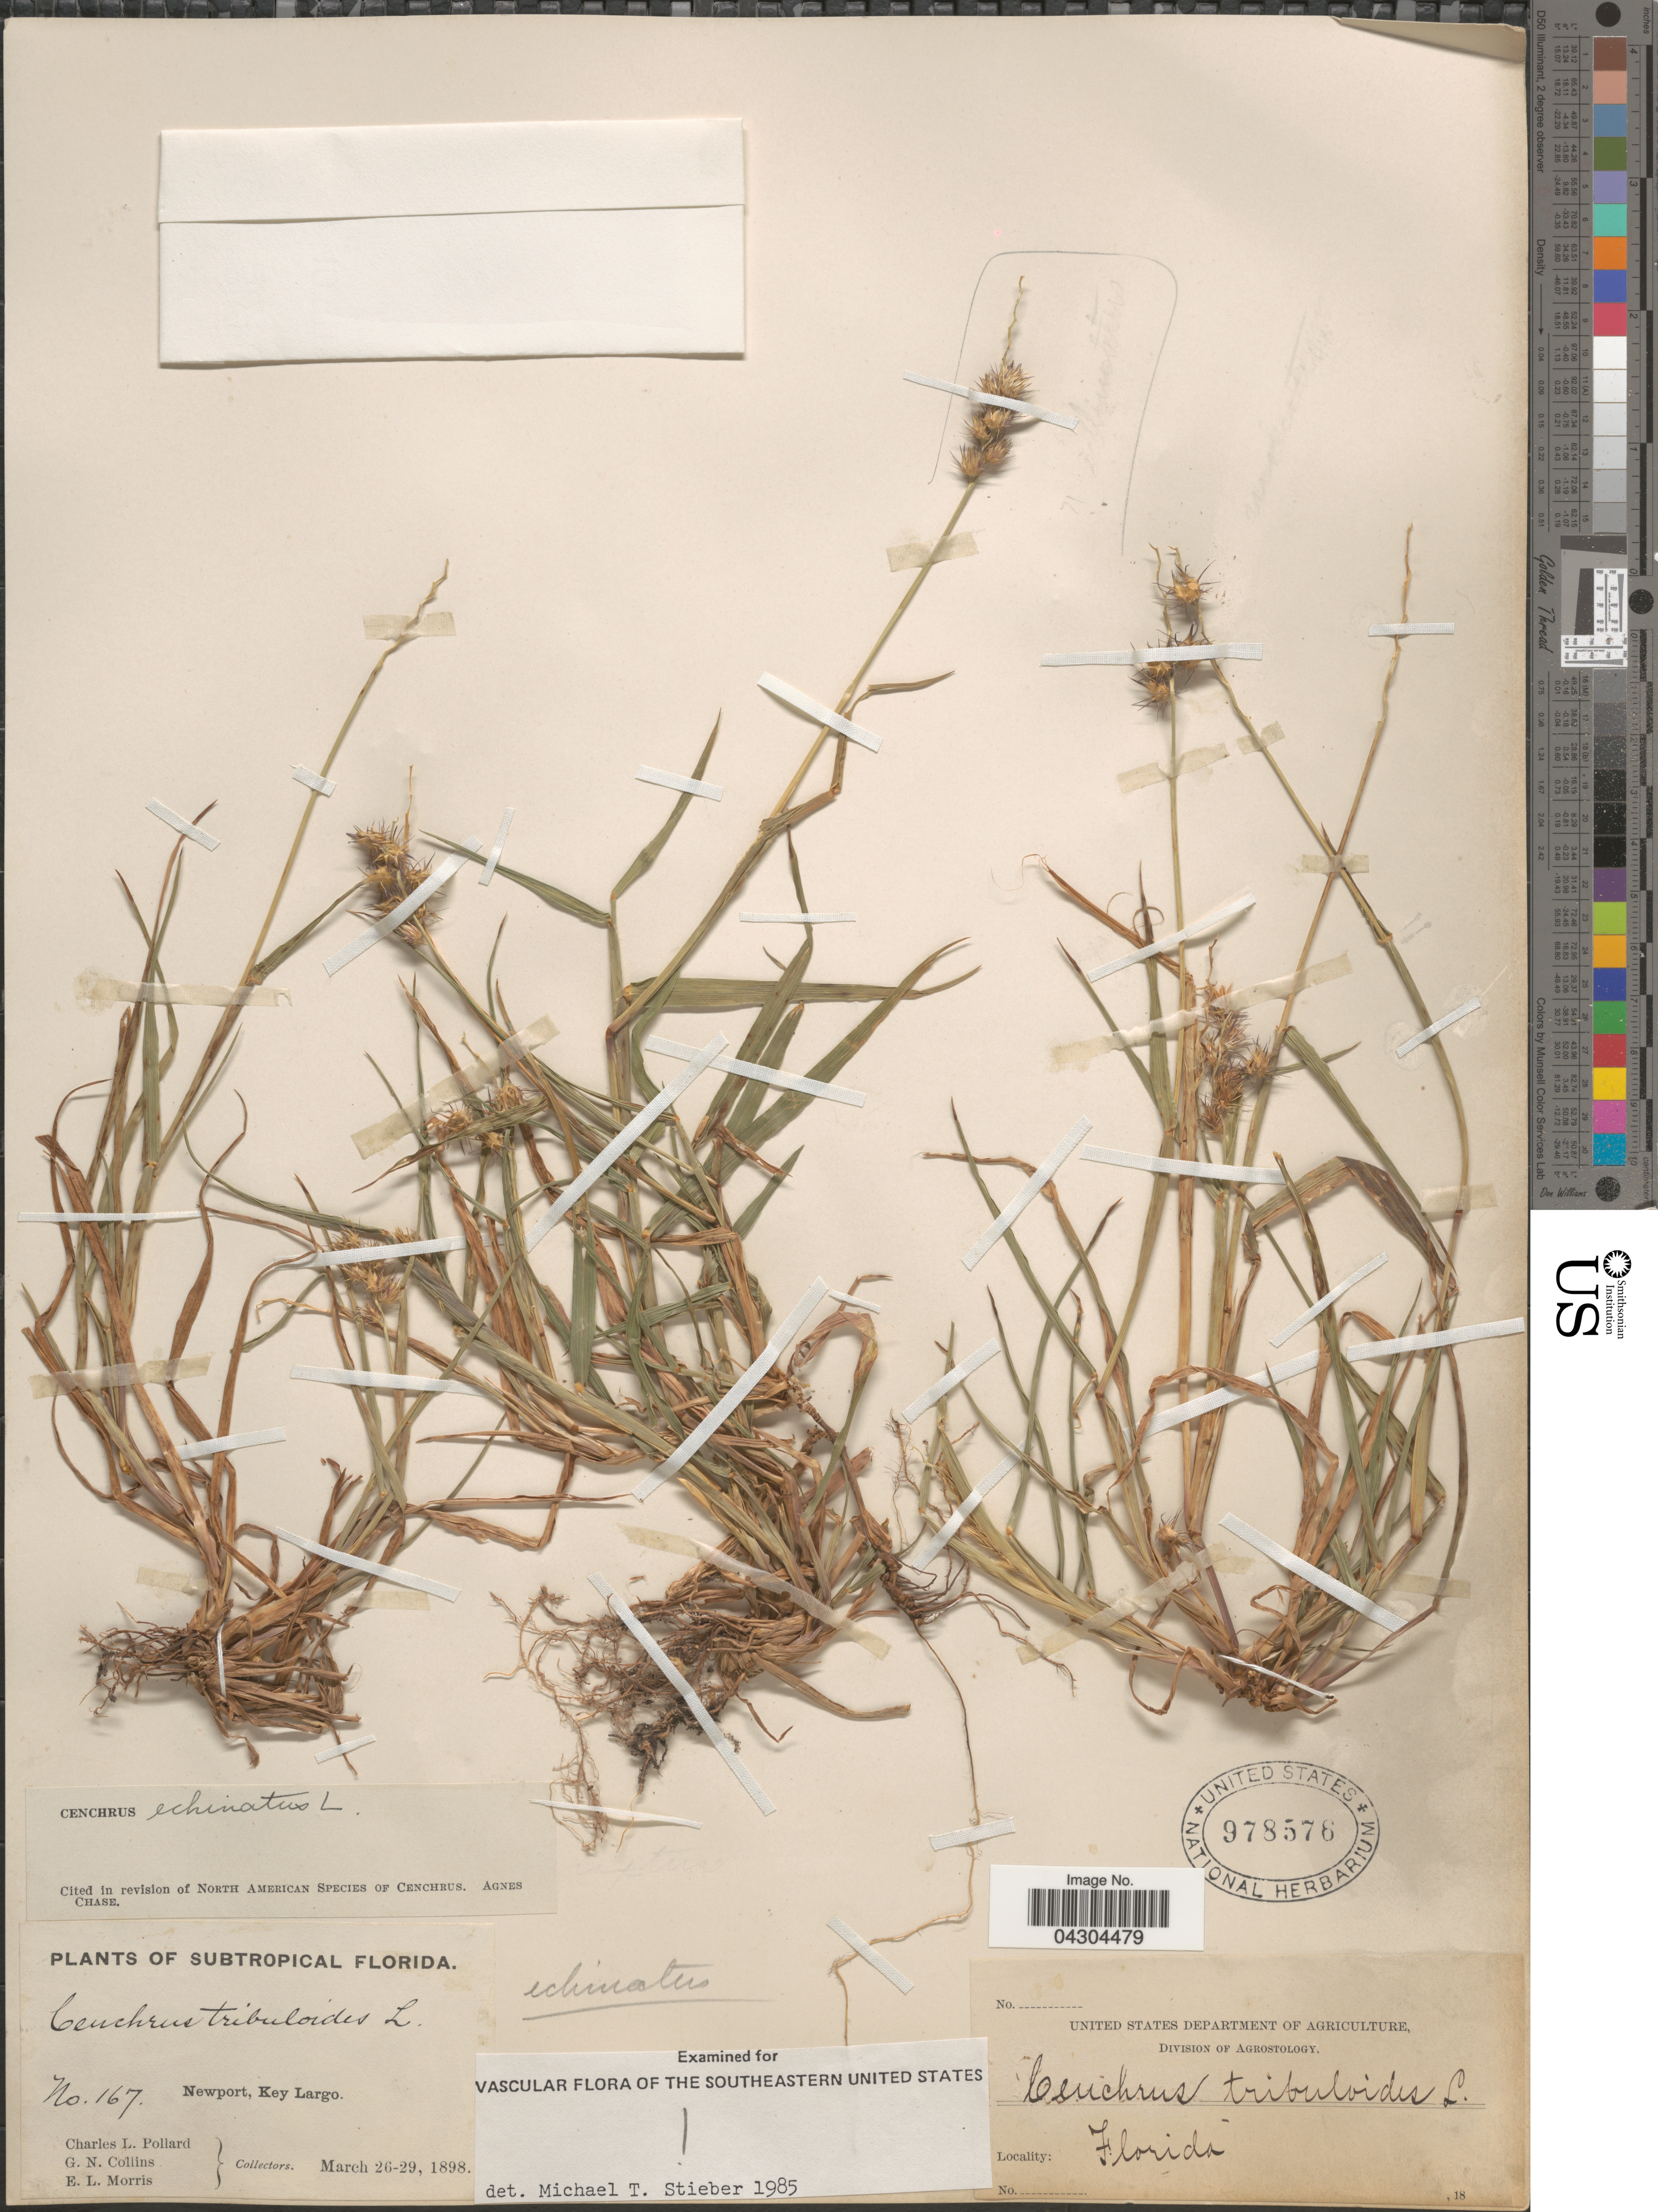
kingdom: Plantae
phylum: Tracheophyta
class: Liliopsida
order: Poales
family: Poaceae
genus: Cenchrus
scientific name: Cenchrus echinatus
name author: L.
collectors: C. L. Pollard, G. Collins & E. Morris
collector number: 167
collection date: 1898-03-26/1898-03-29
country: United States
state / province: Florida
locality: Subtropical Florida. Newport, Key Largo.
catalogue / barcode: US 978576